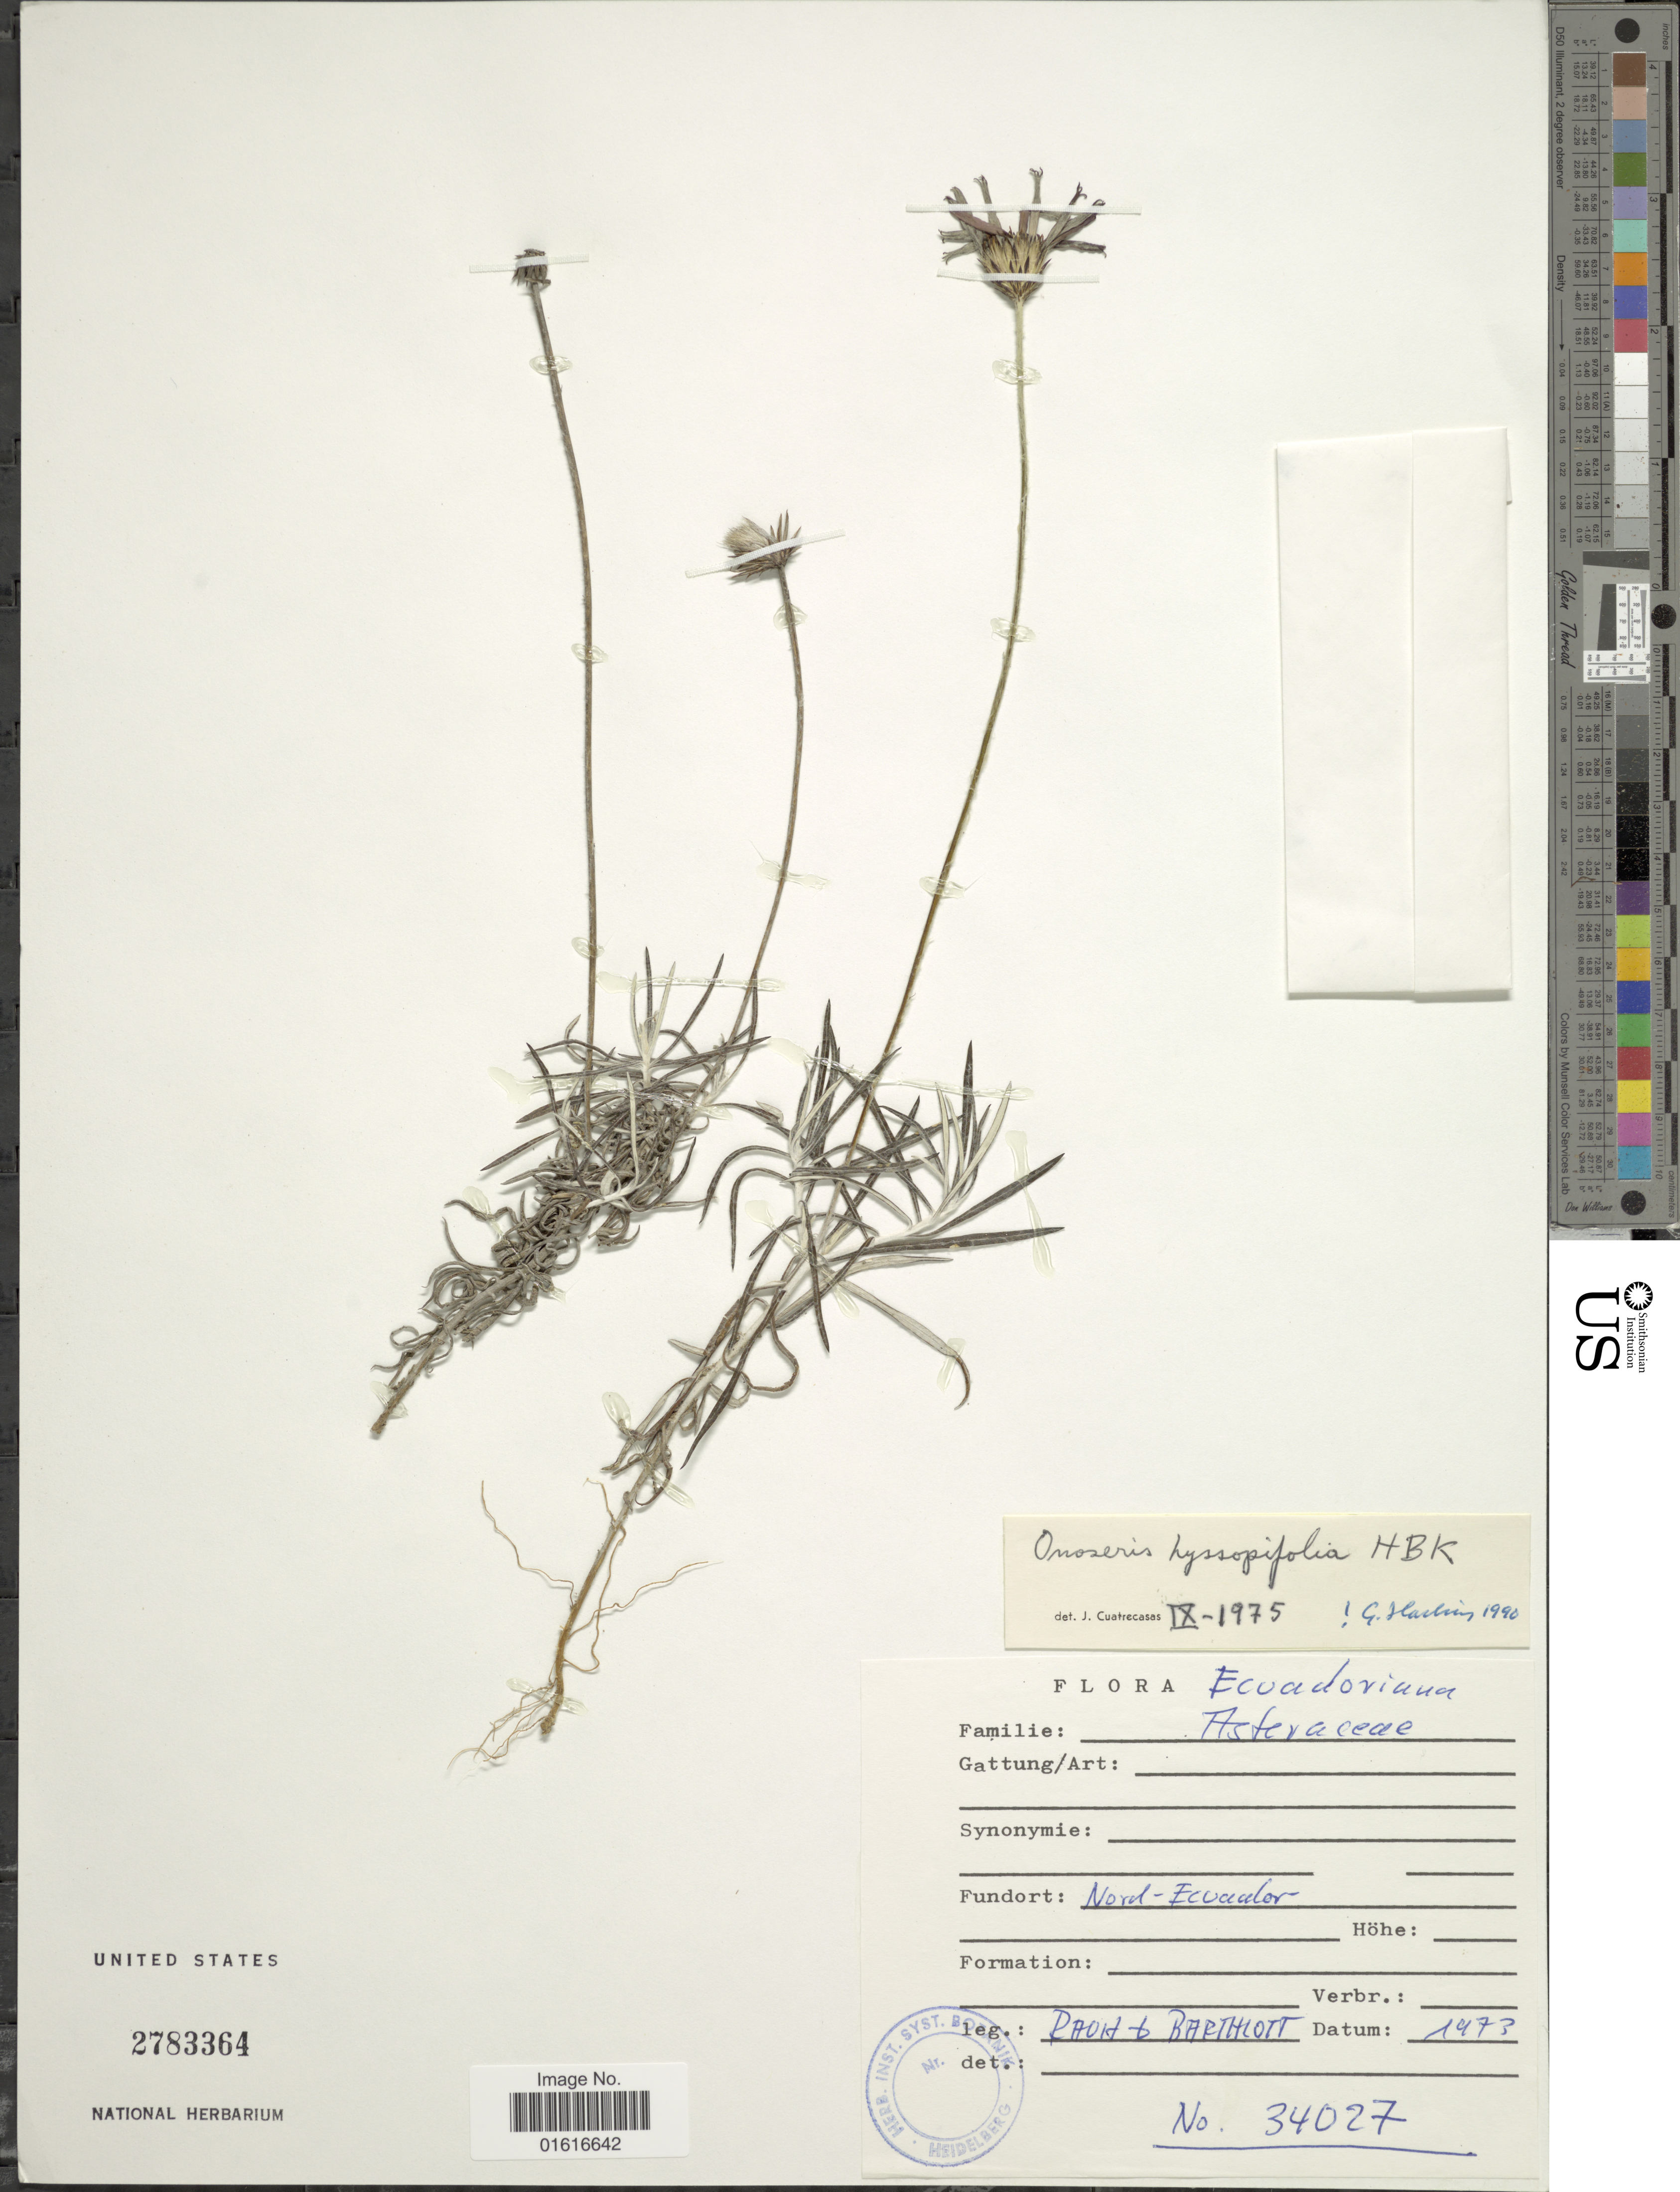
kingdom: Plantae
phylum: Tracheophyta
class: Magnoliopsida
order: Asterales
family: Asteraceae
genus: Onoseris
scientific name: Onoseris hyssopifolia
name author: Kunth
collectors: Raoh & W. Barthlott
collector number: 34027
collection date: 1973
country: Ecuador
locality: Nord-Ecuador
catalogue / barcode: US 2783364